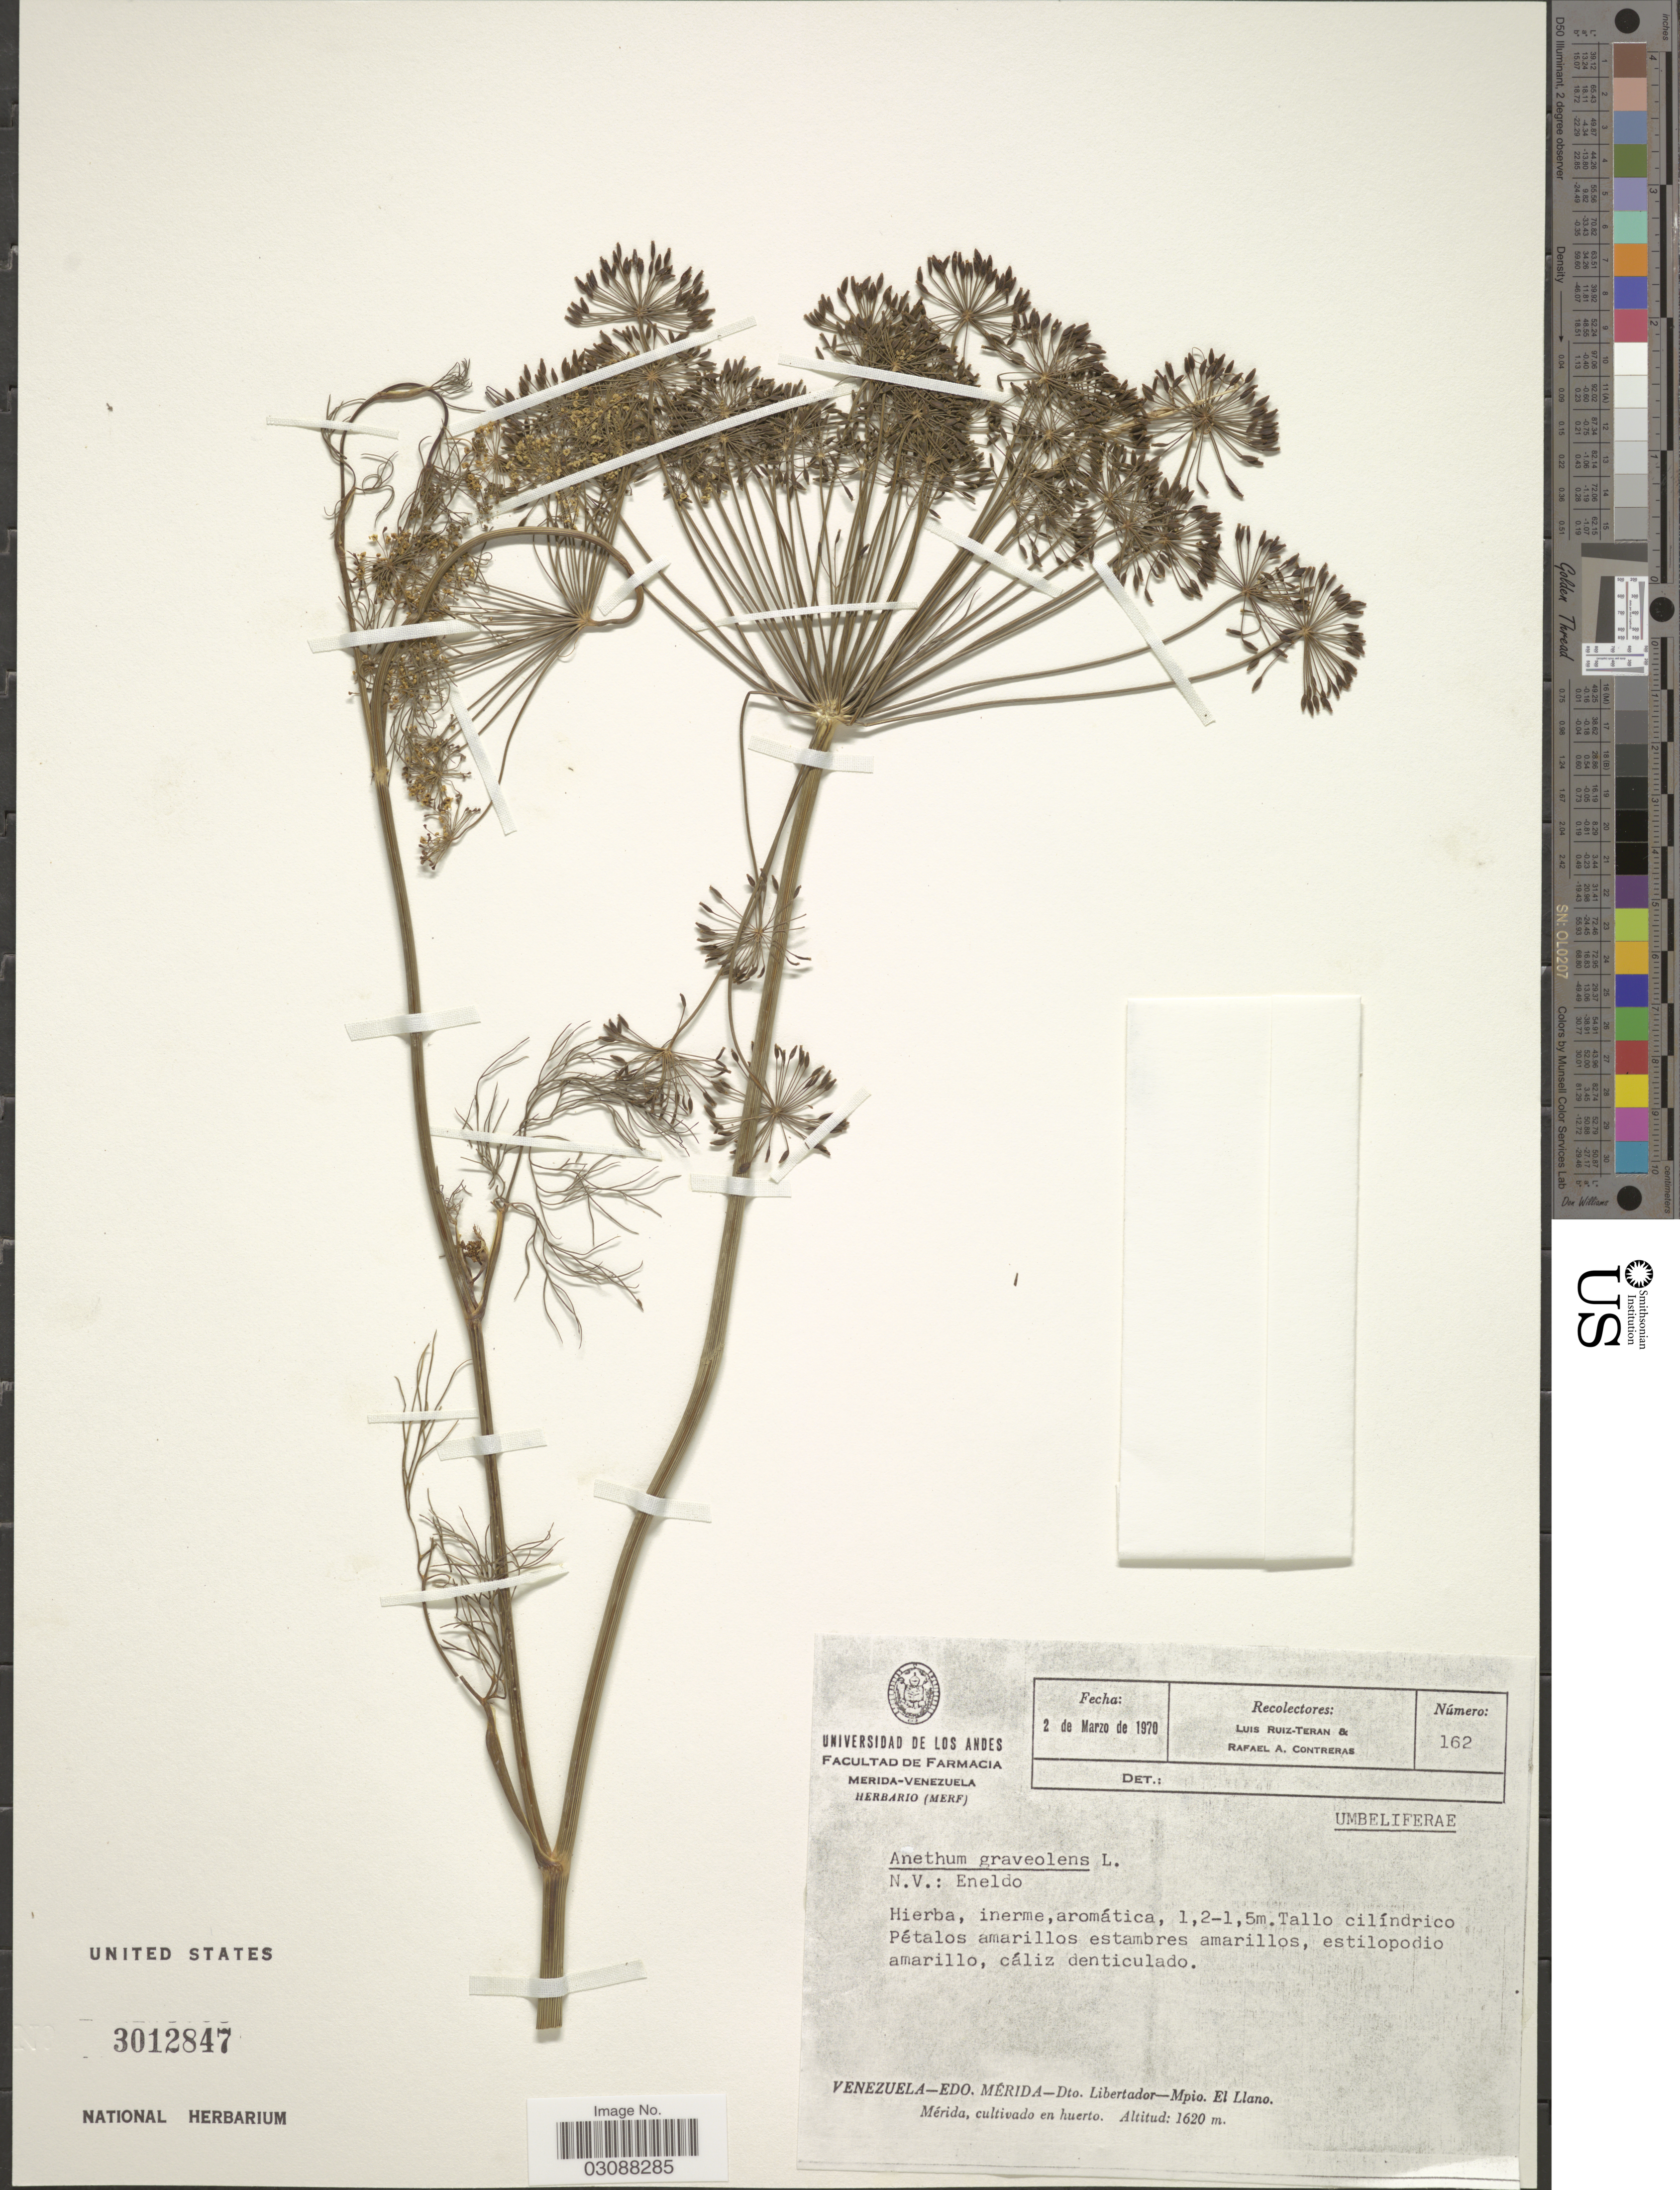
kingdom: Plantae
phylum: Tracheophyta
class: Magnoliopsida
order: Apiales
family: Apiaceae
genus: Anethum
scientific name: Anethum graveolens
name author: L.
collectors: L. Teran & R. Contreras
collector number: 162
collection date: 1970-03-02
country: Venezuela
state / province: Mérida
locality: Dto. Lobertador-Mpio. El Llano.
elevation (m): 1620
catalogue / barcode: US 3012847